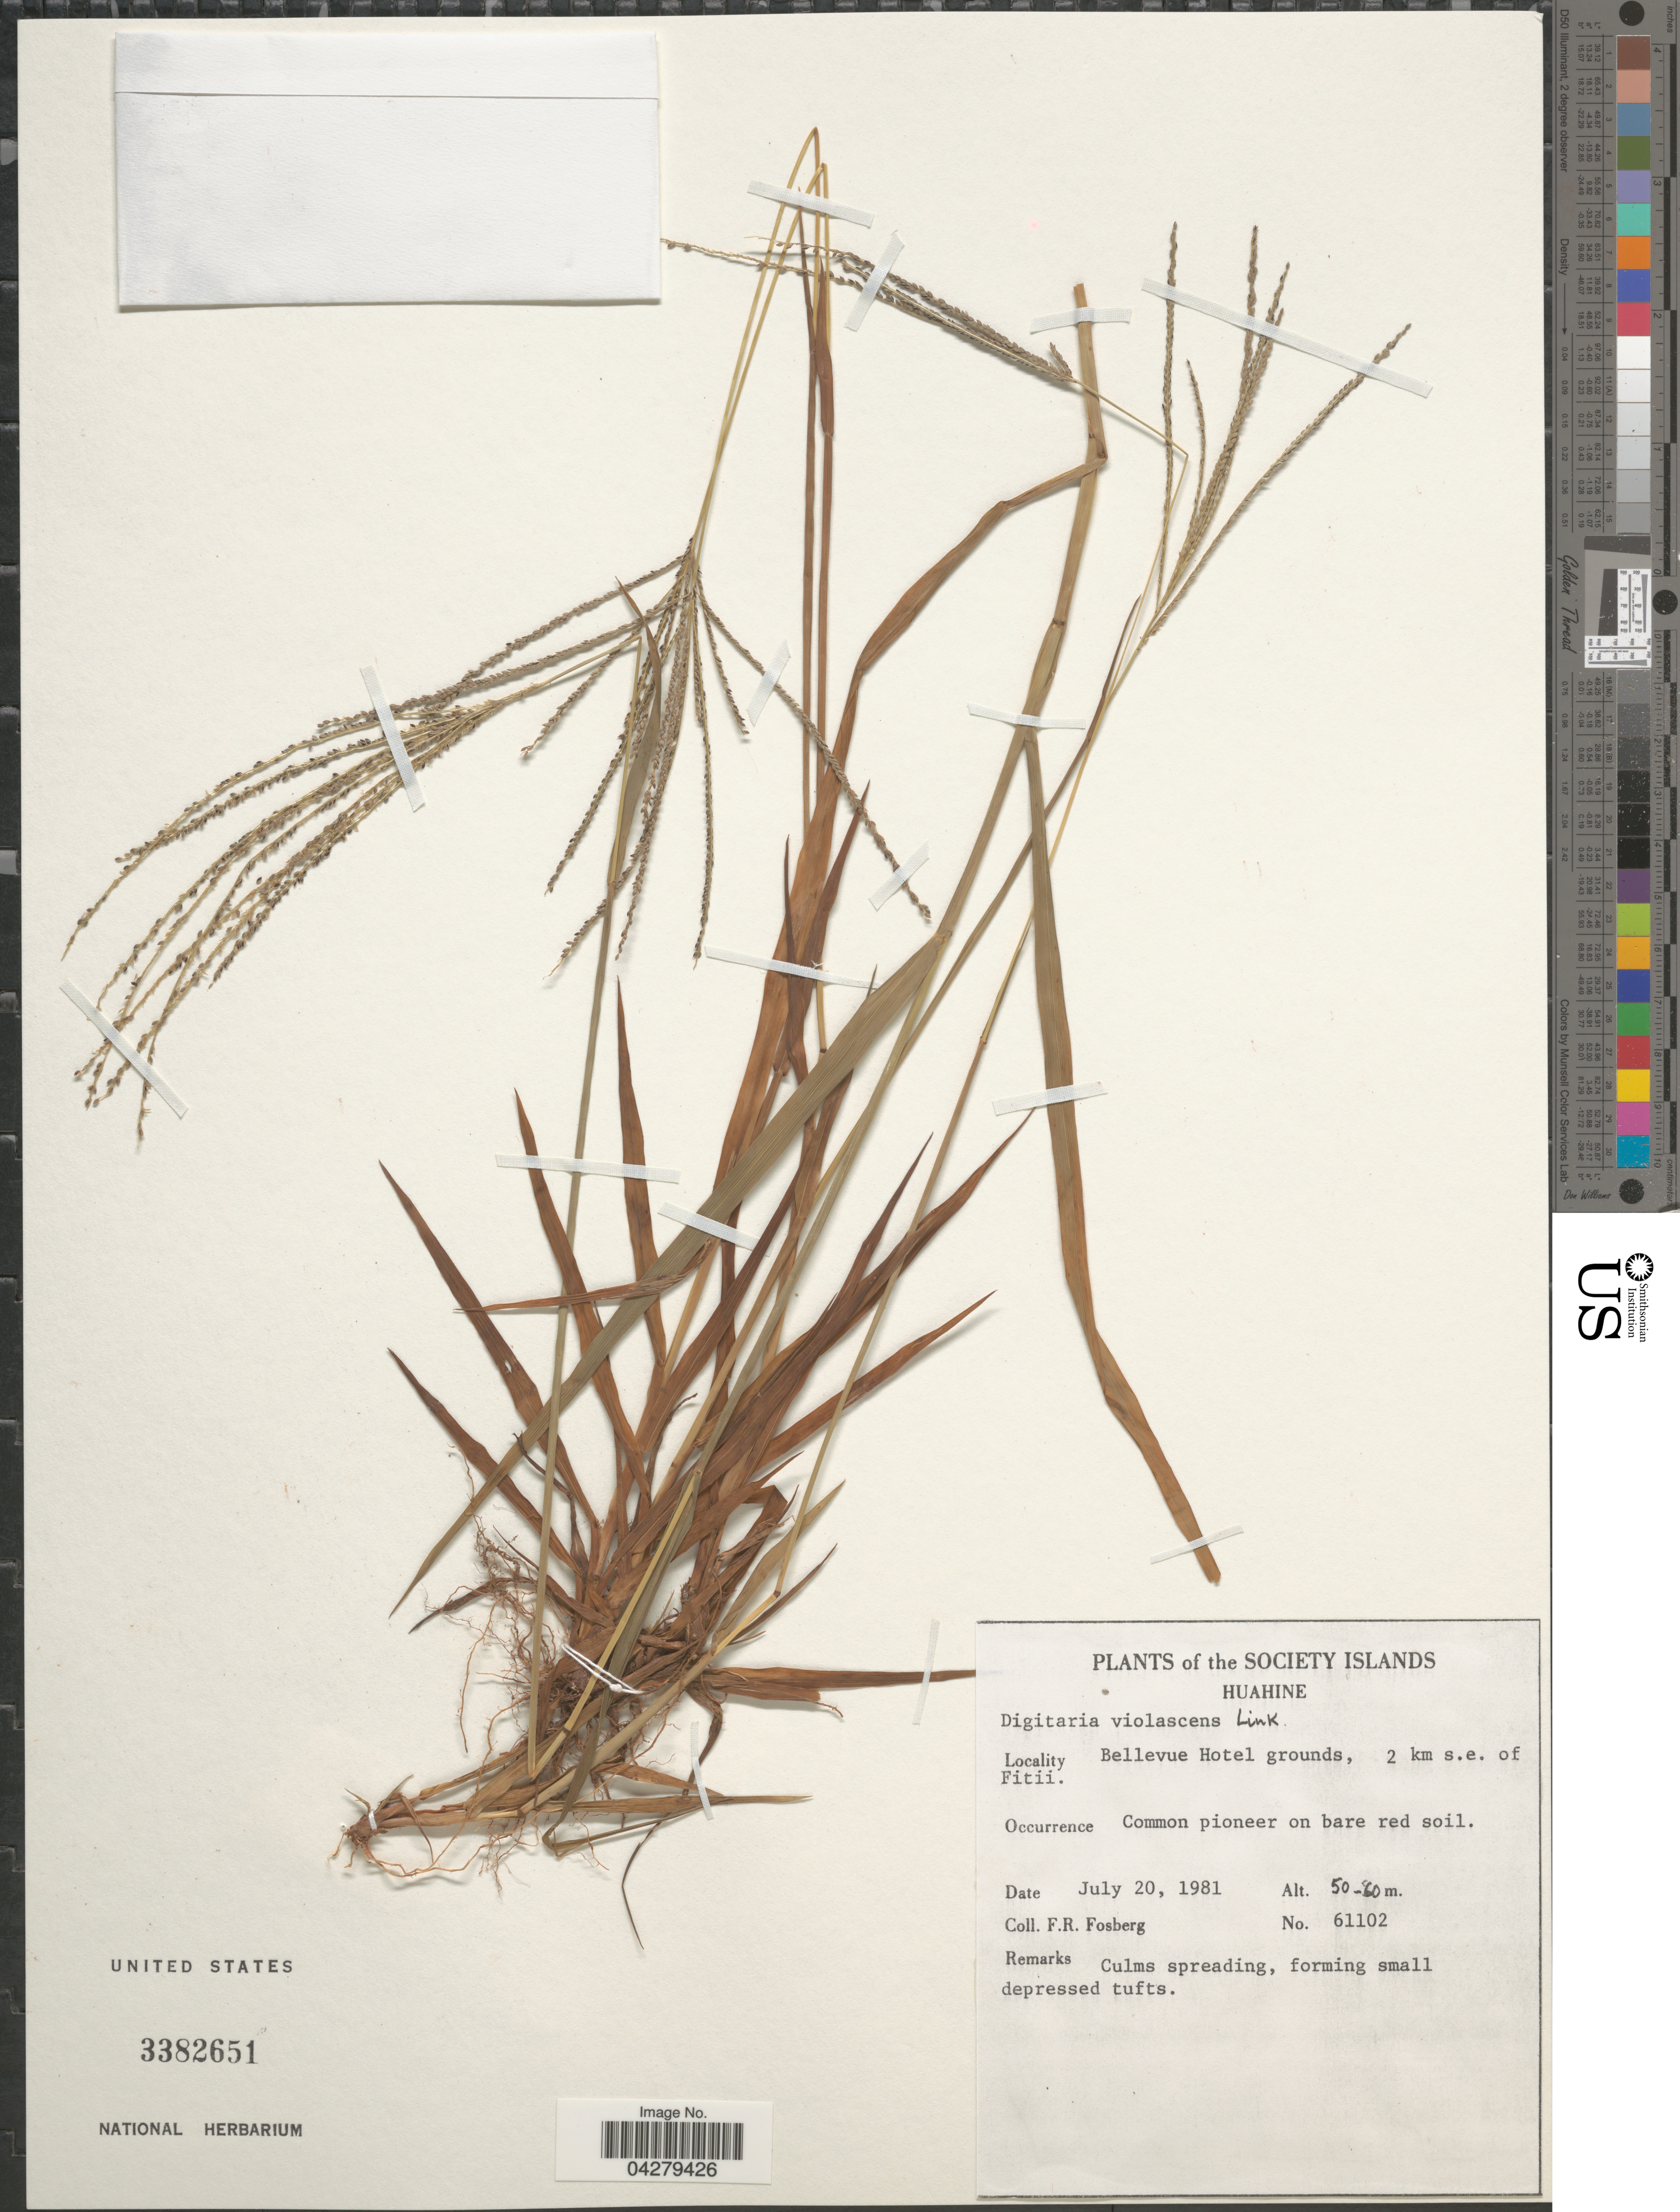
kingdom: Plantae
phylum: Tracheophyta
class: Liliopsida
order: Poales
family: Poaceae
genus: Digitaria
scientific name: Digitaria violascens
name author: Link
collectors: F. R. Fosberg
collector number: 61102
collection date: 1981-07-20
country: French Polynesia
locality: The Society Islands. Huahine. Bellevue Hotel grounds, 2 km s.e. of Fitii.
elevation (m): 50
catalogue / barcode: US 3382651